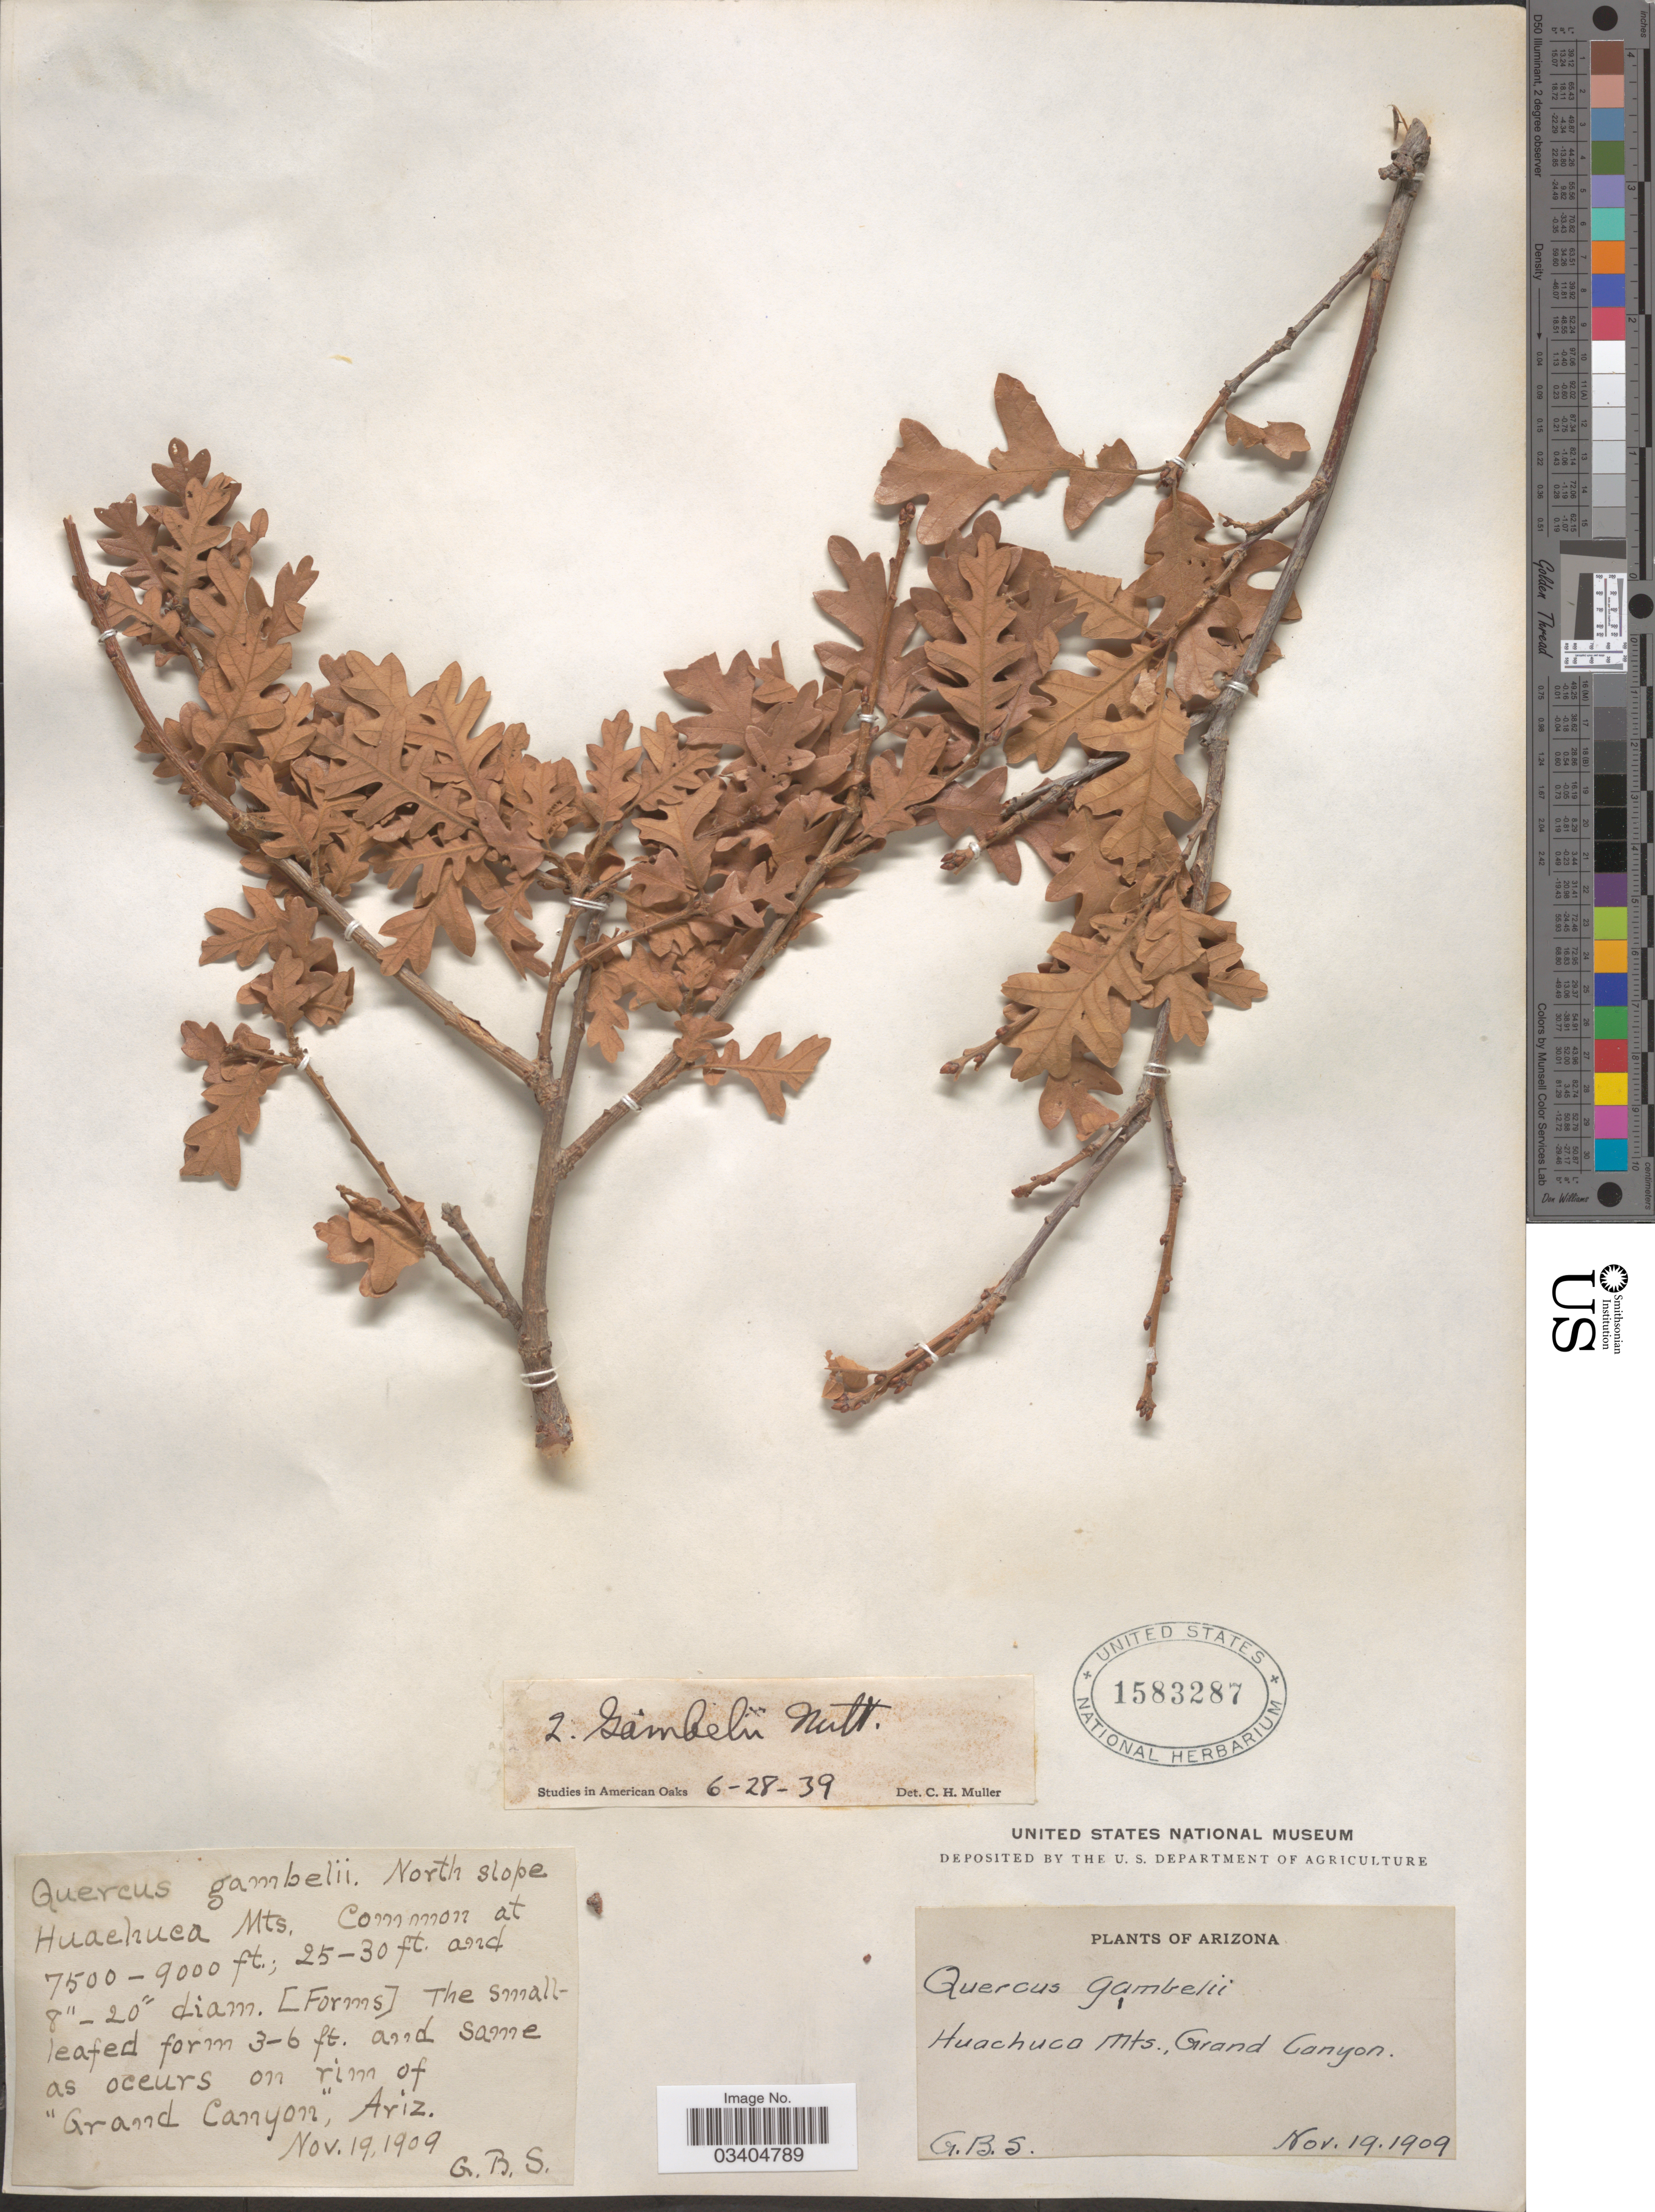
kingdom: Plantae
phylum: Tracheophyta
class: Magnoliopsida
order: Fagales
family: Fagaceae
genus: Quercus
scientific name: Quercus gambelii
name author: Nutt.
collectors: G. B. S.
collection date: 1909-11-19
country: United States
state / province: Arizona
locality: North slope Huachuca Mts. On rim of "Grand Canyon".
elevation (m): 2286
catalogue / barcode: US 1583287